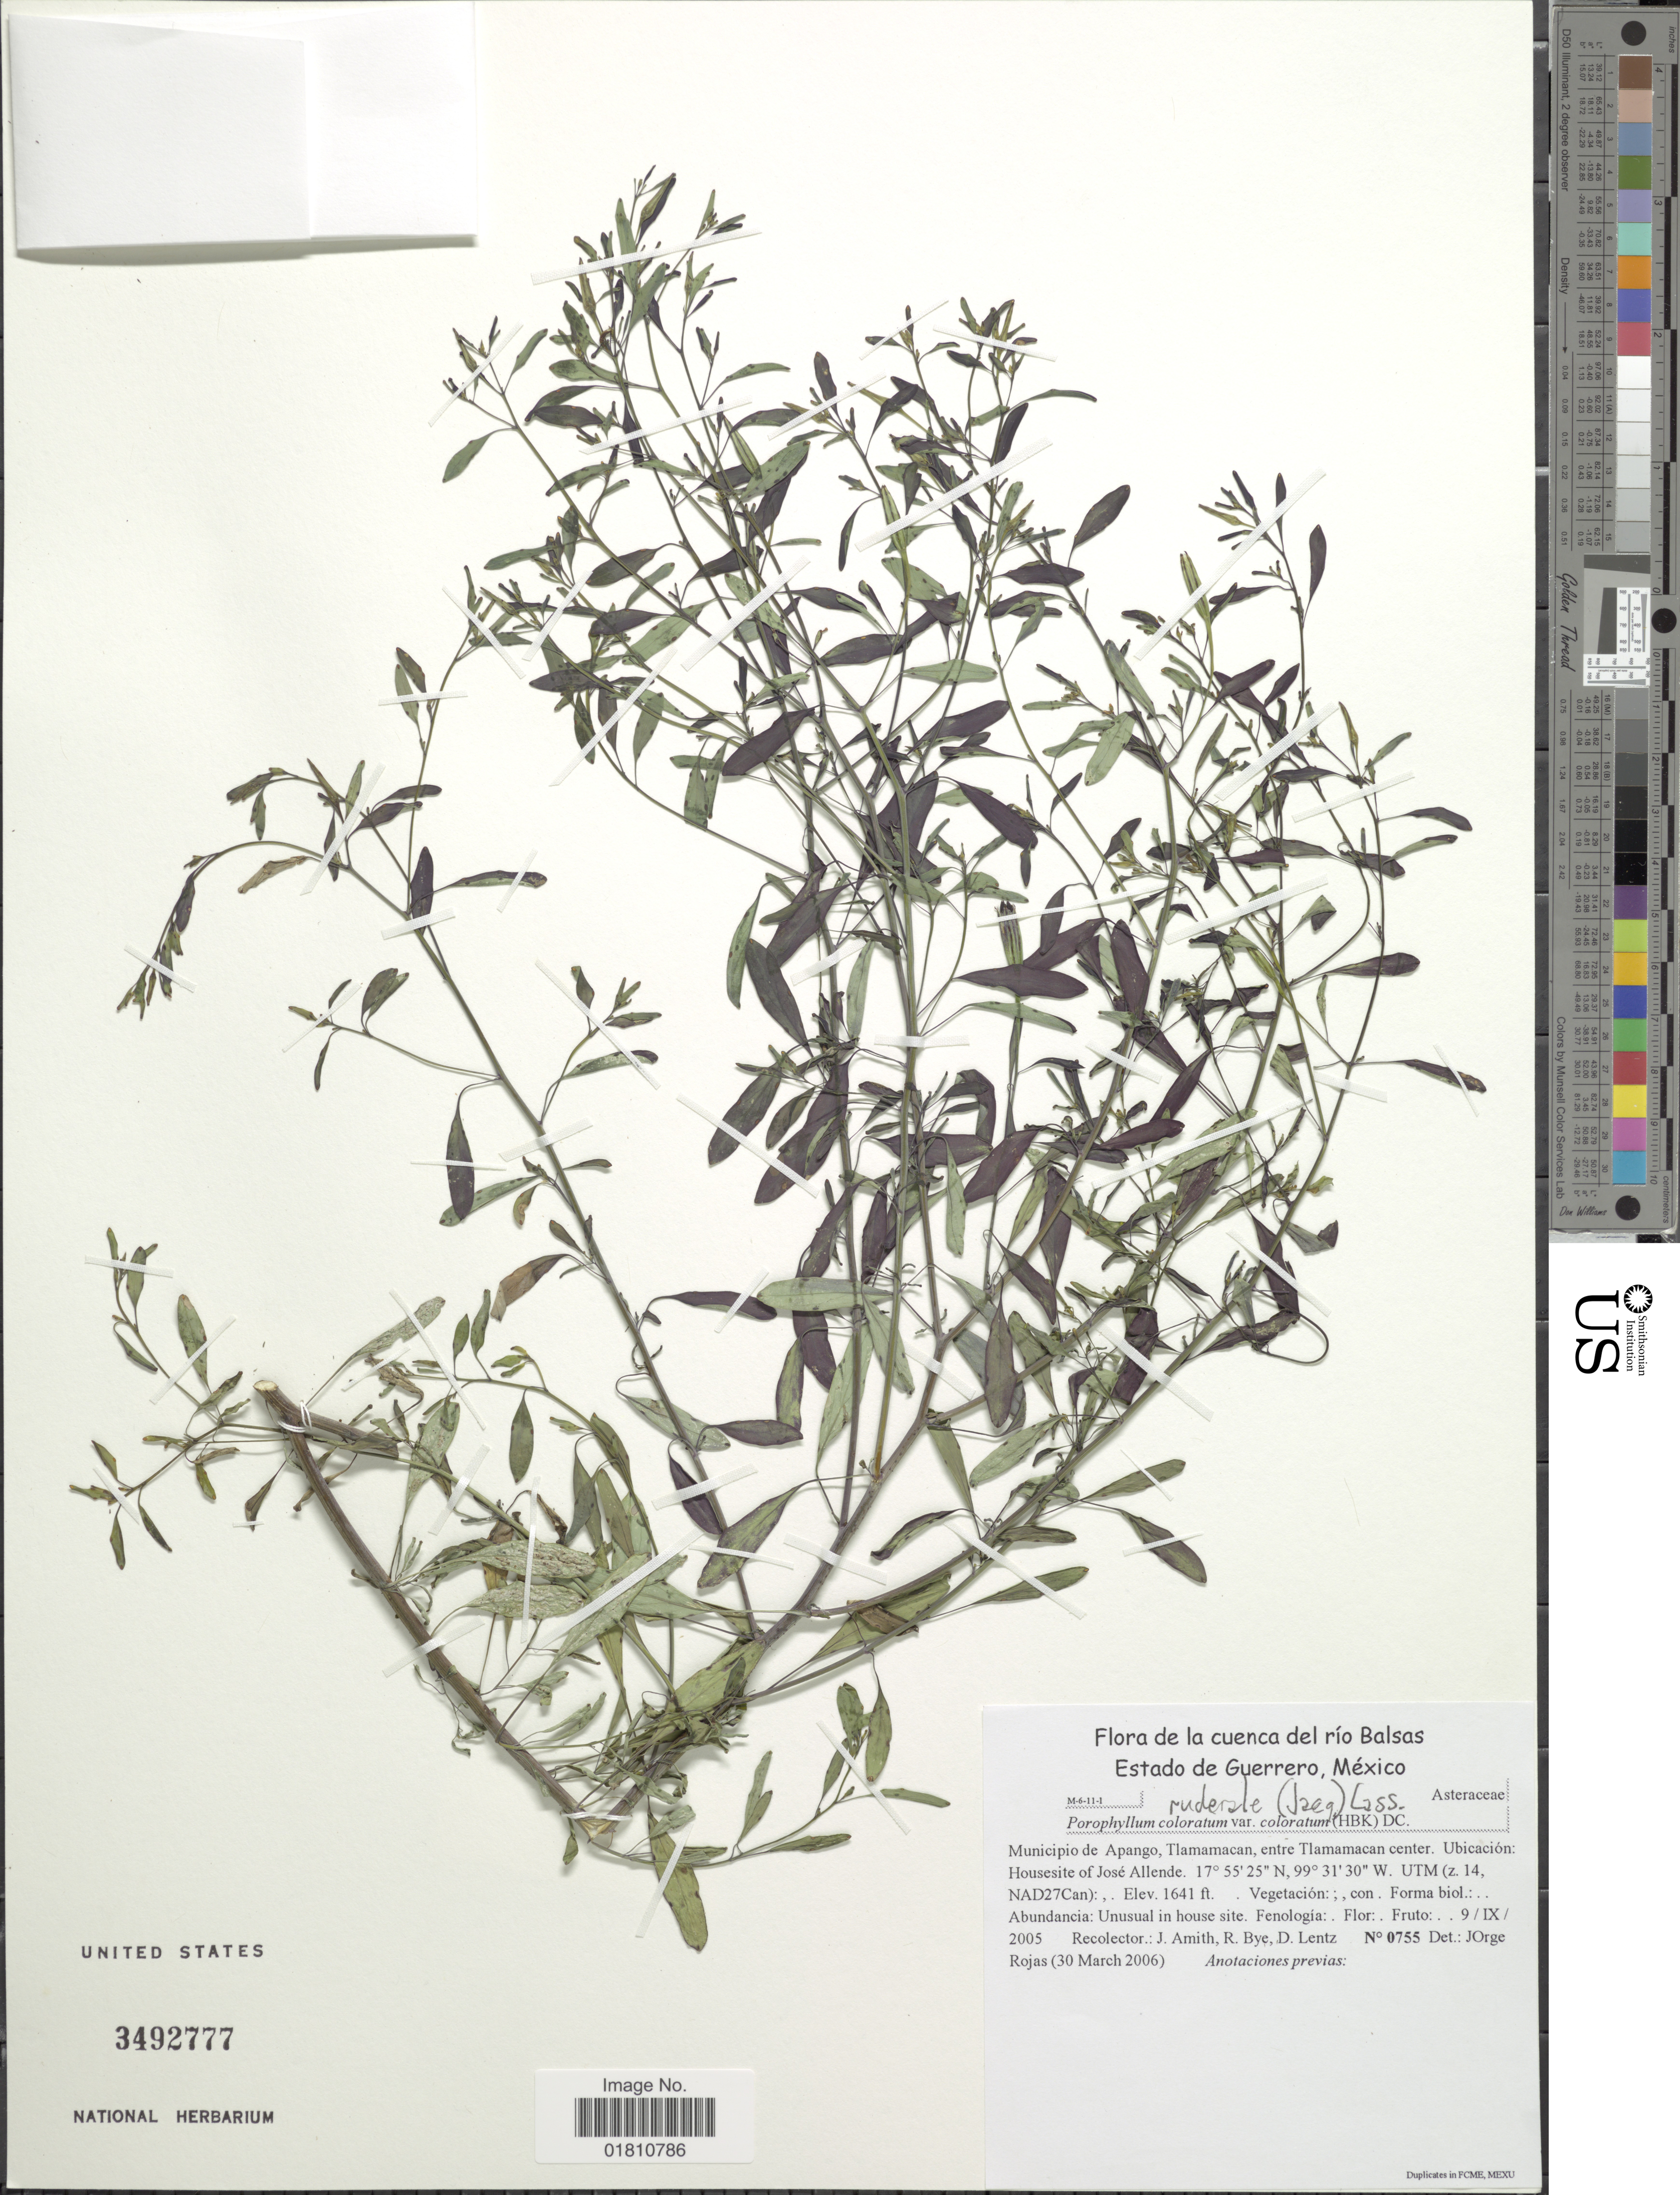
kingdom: Plantae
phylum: Tracheophyta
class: Magnoliopsida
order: Asterales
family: Asteraceae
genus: Porophyllum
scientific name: Porophyllum ruderale subsp. macrocephalum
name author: (DC.) R.R. Johnson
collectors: J. D. Amith, R. A. Bye & D. Lentz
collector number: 0755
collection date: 2005-09-09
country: Mexico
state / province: Guerrero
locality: De la cuenca del rio Balsas, Municipio de Apango, Tlamamacan, entre Tlamamacan center, Ubicacion: Housesite of Jose Allende, UTM (z. 14, NAD27Can).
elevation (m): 500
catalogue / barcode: US 3492777